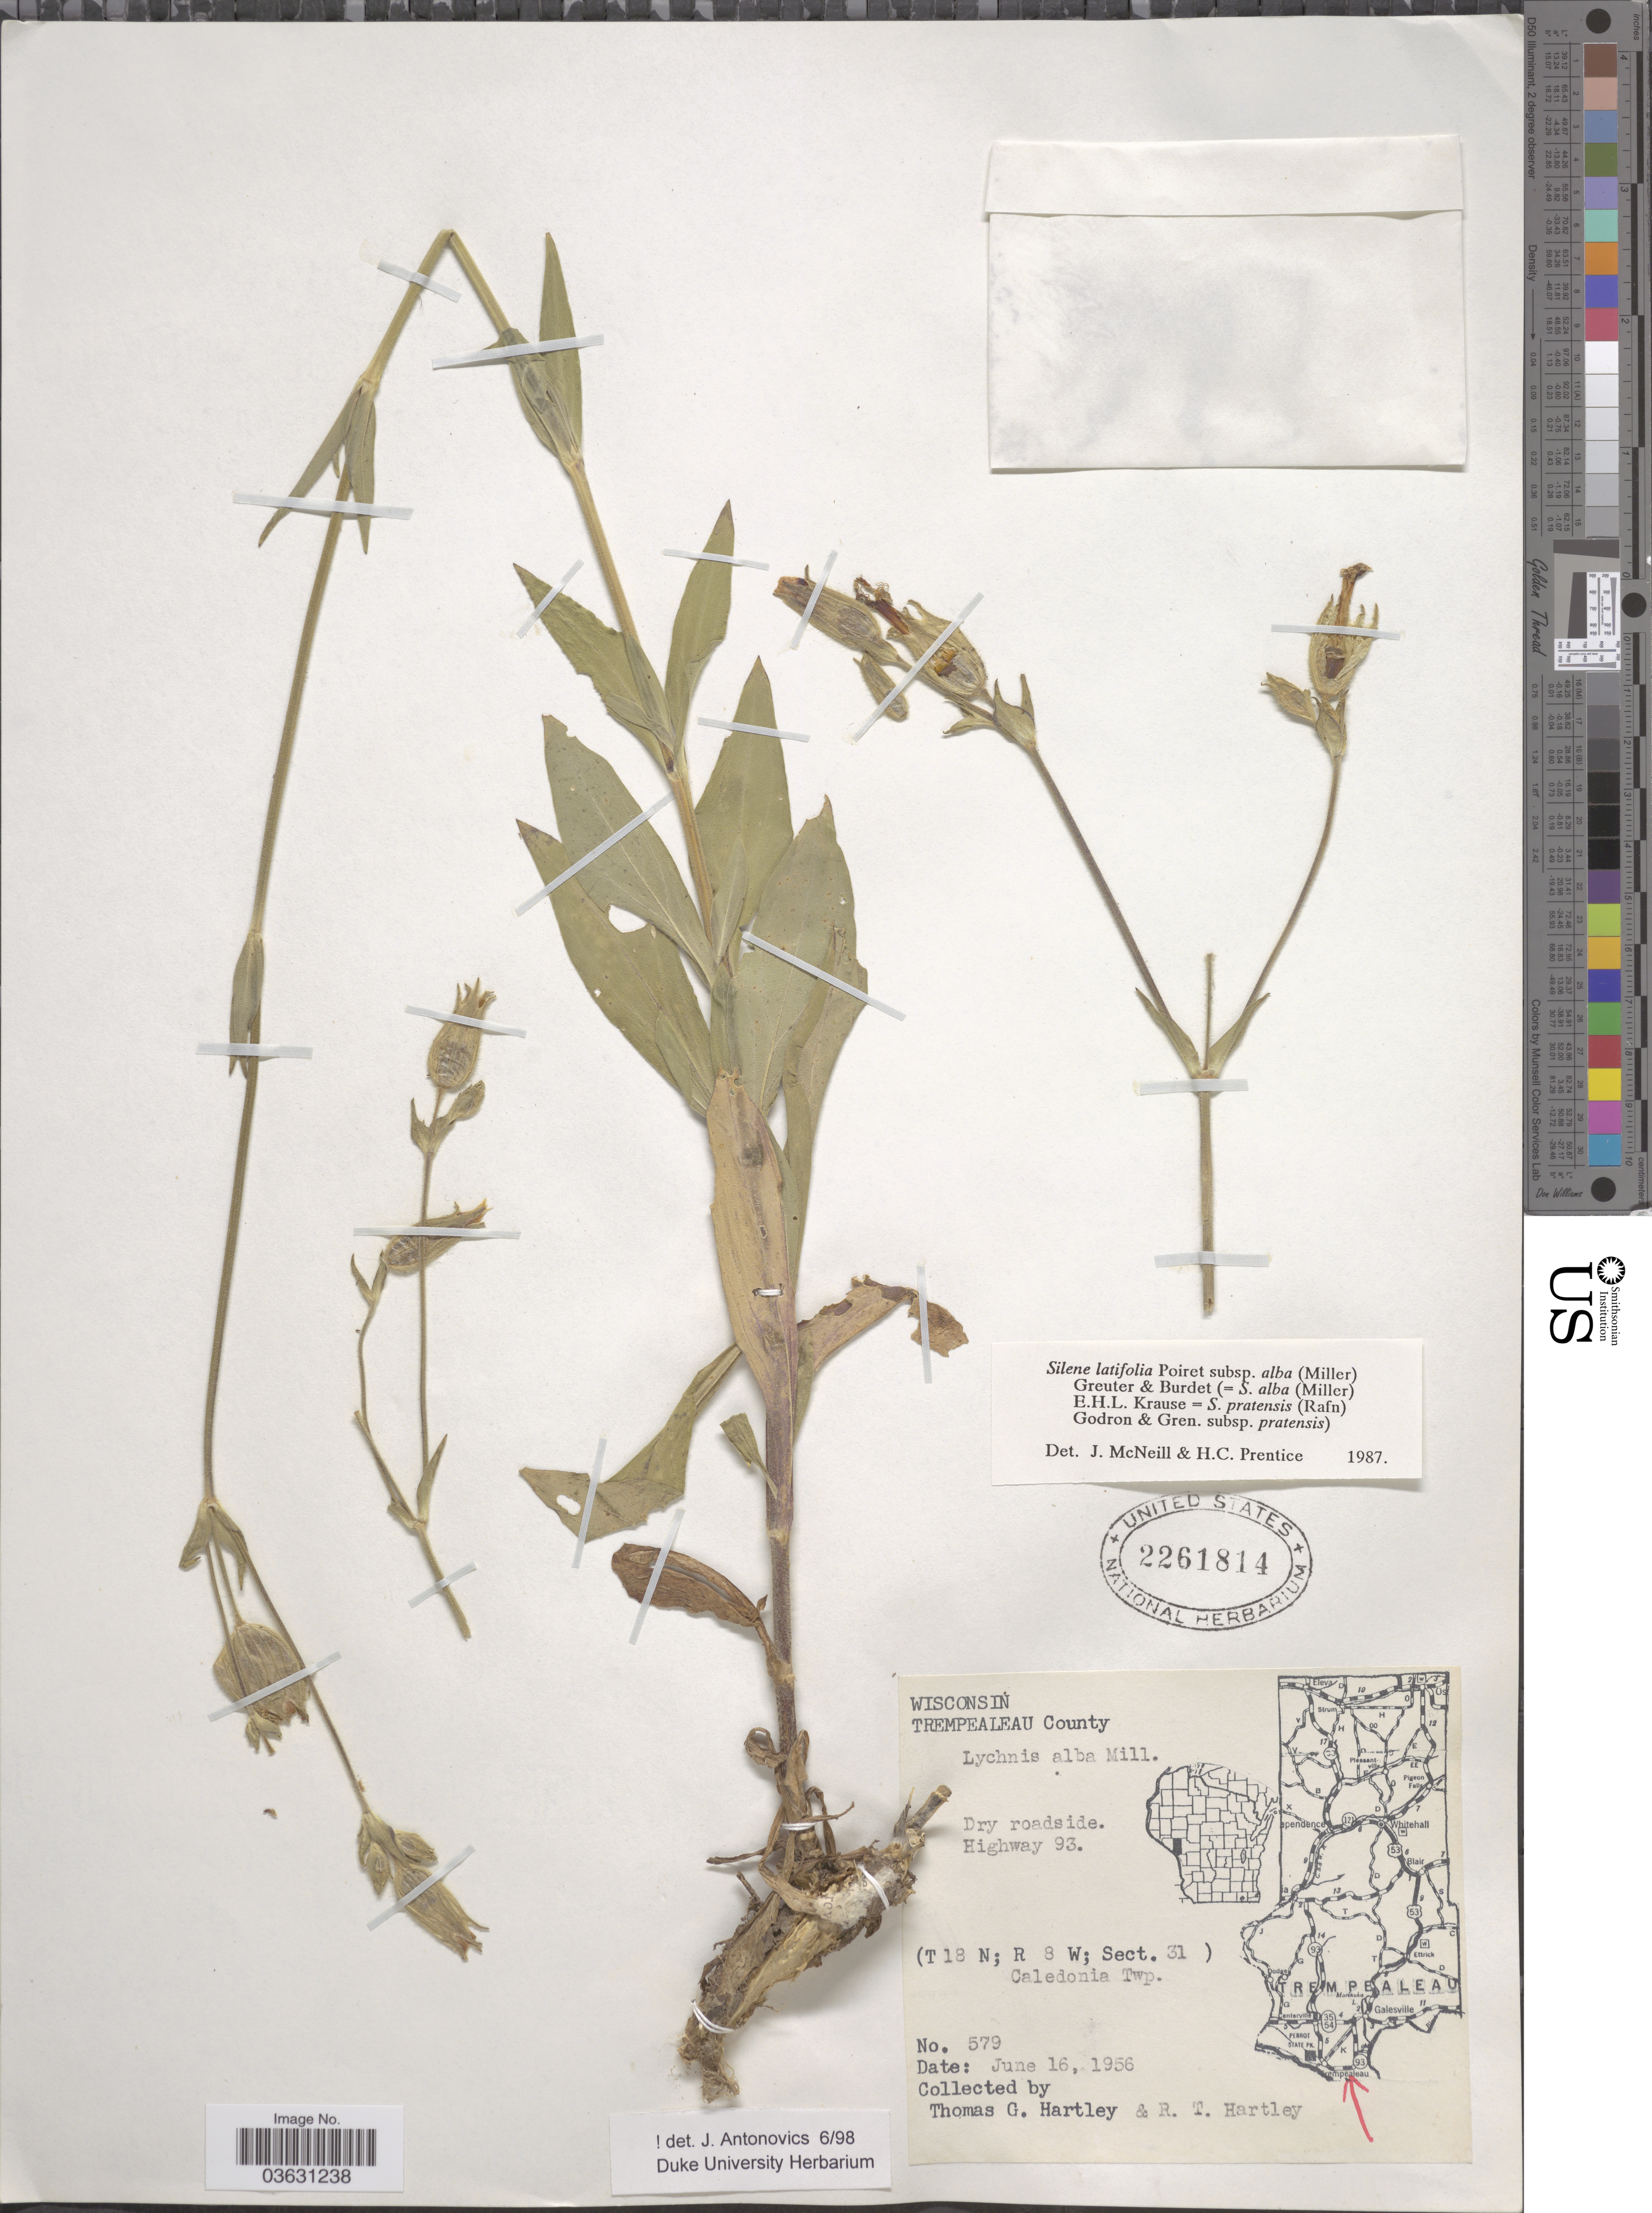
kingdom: Plantae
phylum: Tracheophyta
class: Magnoliopsida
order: Caryophyllales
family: Caryophyllaceae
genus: Silene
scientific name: Silene latifolia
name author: Poir.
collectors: T. G. Hartley & R. T. Hartley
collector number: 579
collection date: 1956-06-16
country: United States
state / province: Wisconsin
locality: Trempealeau County. Highway 93. (T 18 N; R 8 W; Sect. 31) Caledonia Twp.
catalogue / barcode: US 2261814